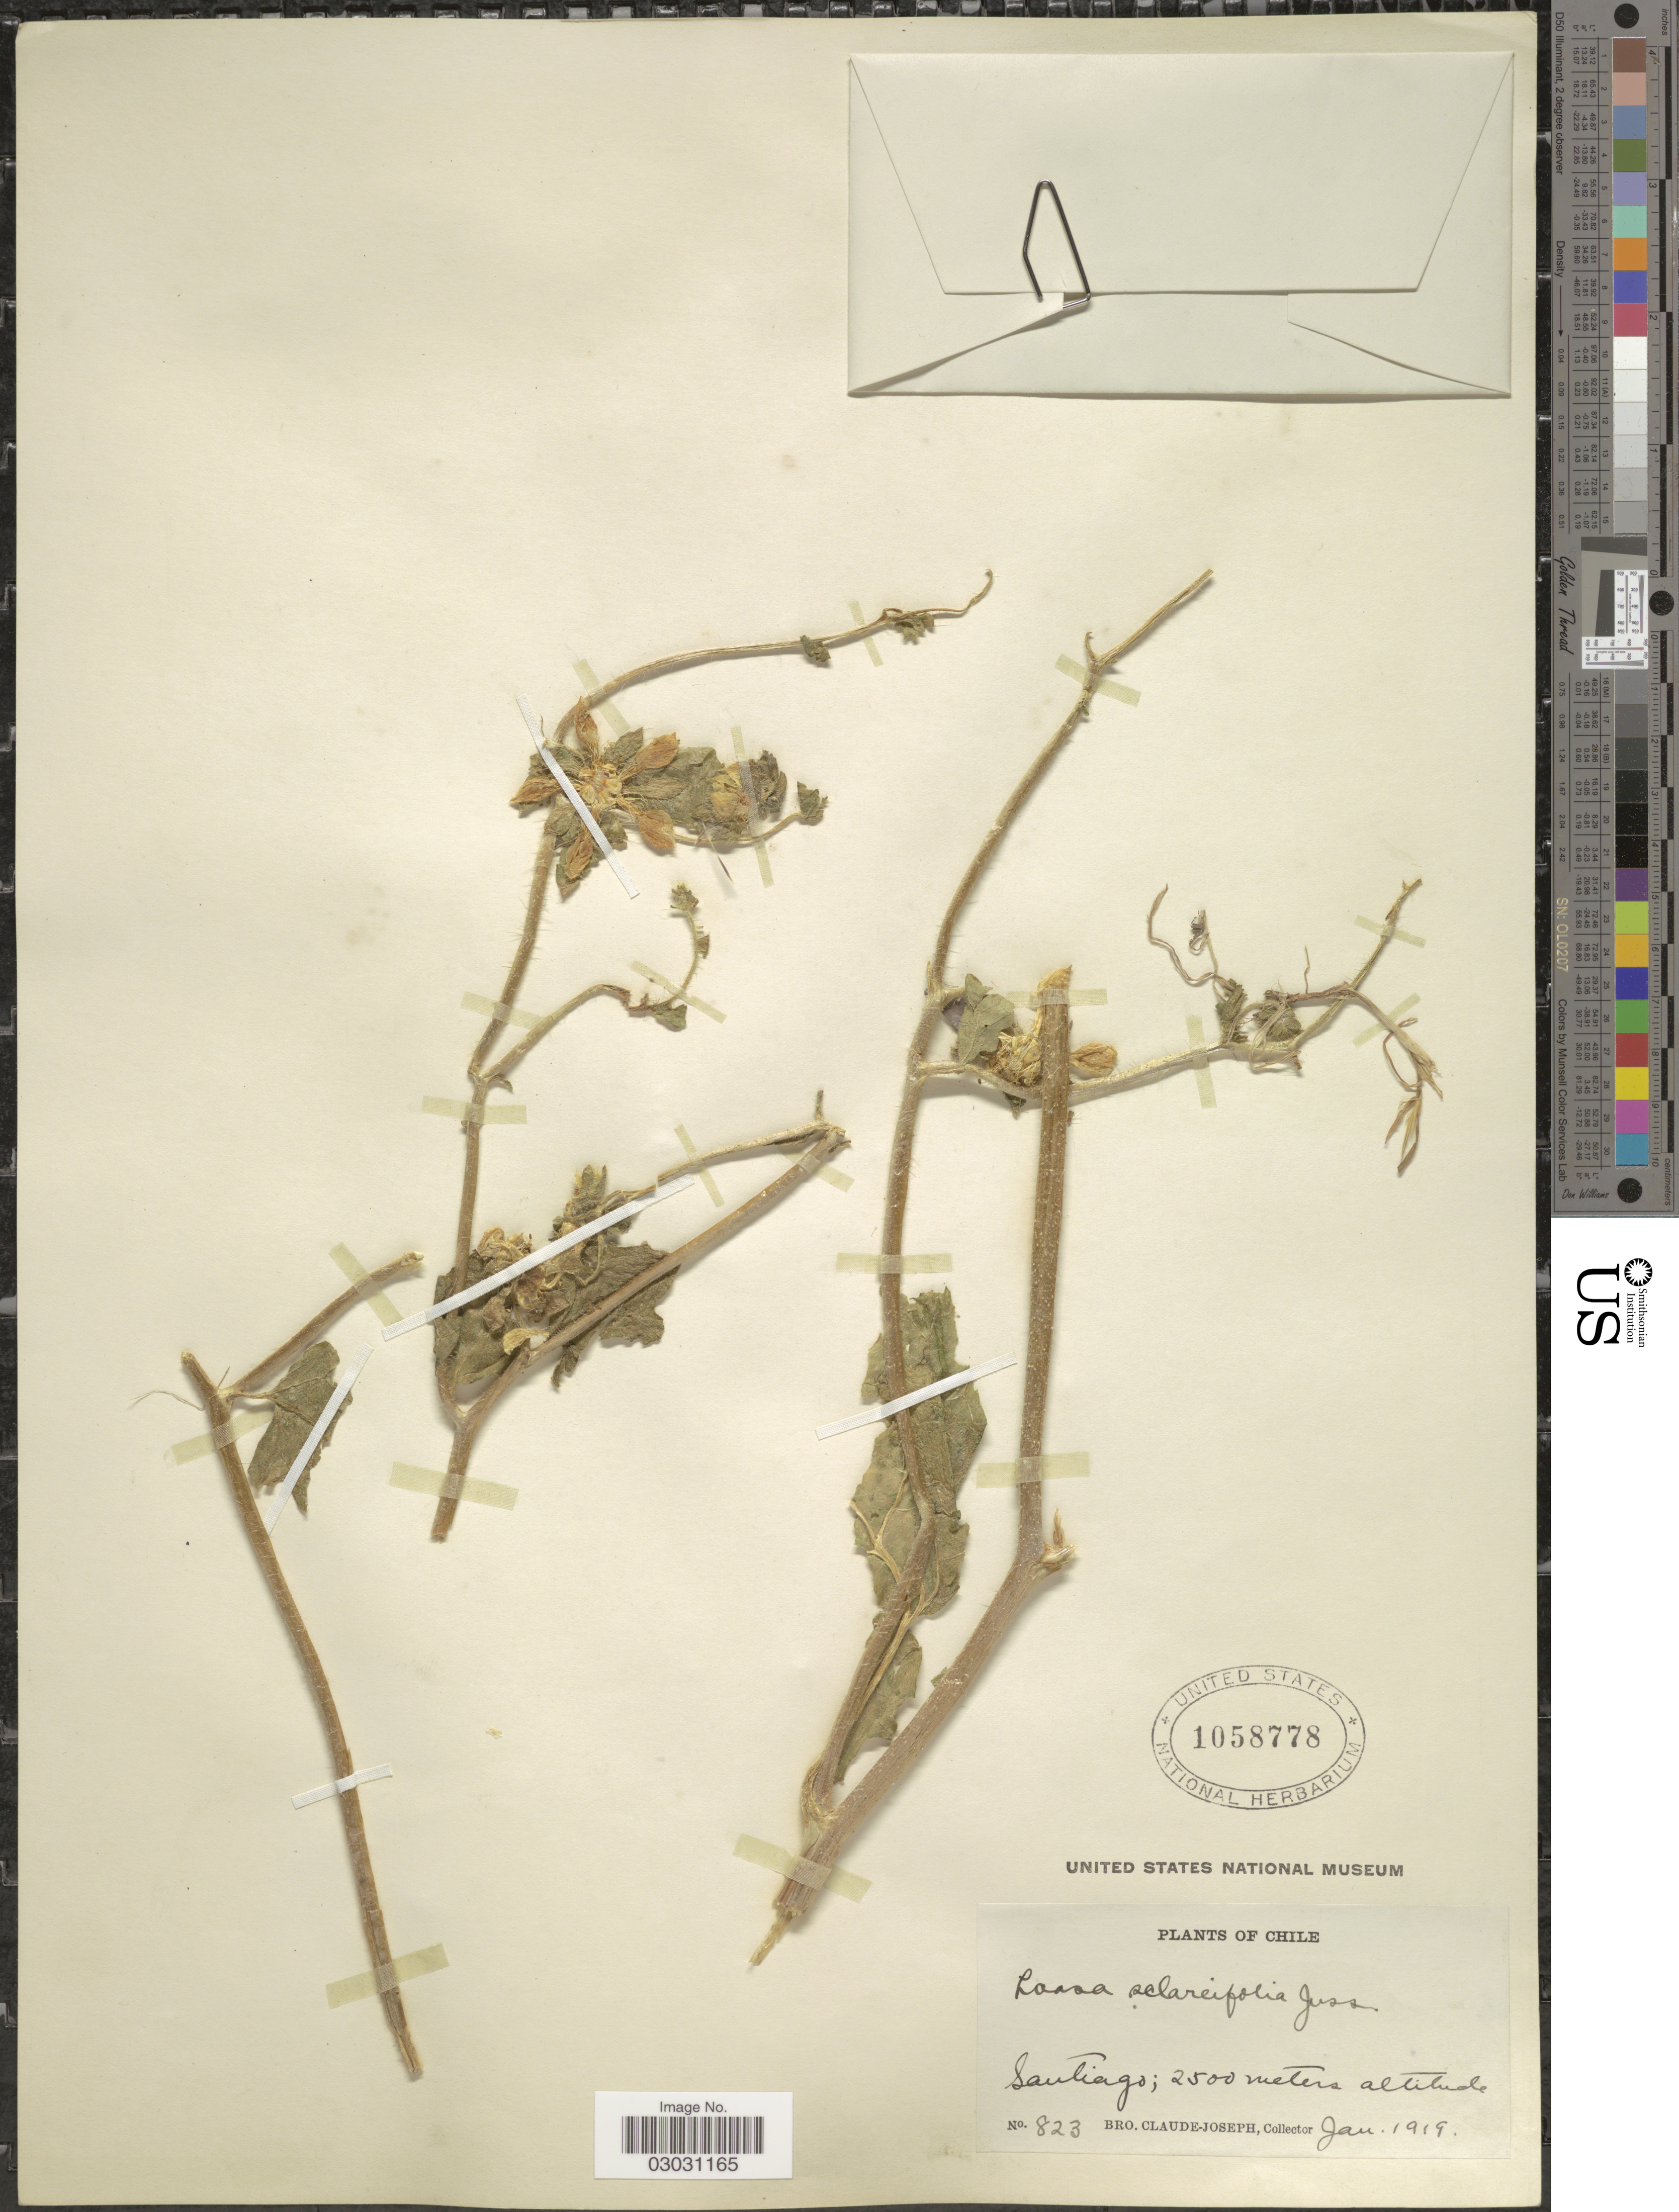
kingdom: Plantae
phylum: Tracheophyta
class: Magnoliopsida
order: Cornales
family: Loasaceae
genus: Loasa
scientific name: Loasa sclareifolia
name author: Juss.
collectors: Bro. Claude-Joseph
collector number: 823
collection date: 1919-01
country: Chile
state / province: Región Metropolitana (RM)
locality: Santiago.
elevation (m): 2500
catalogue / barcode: US 1058778